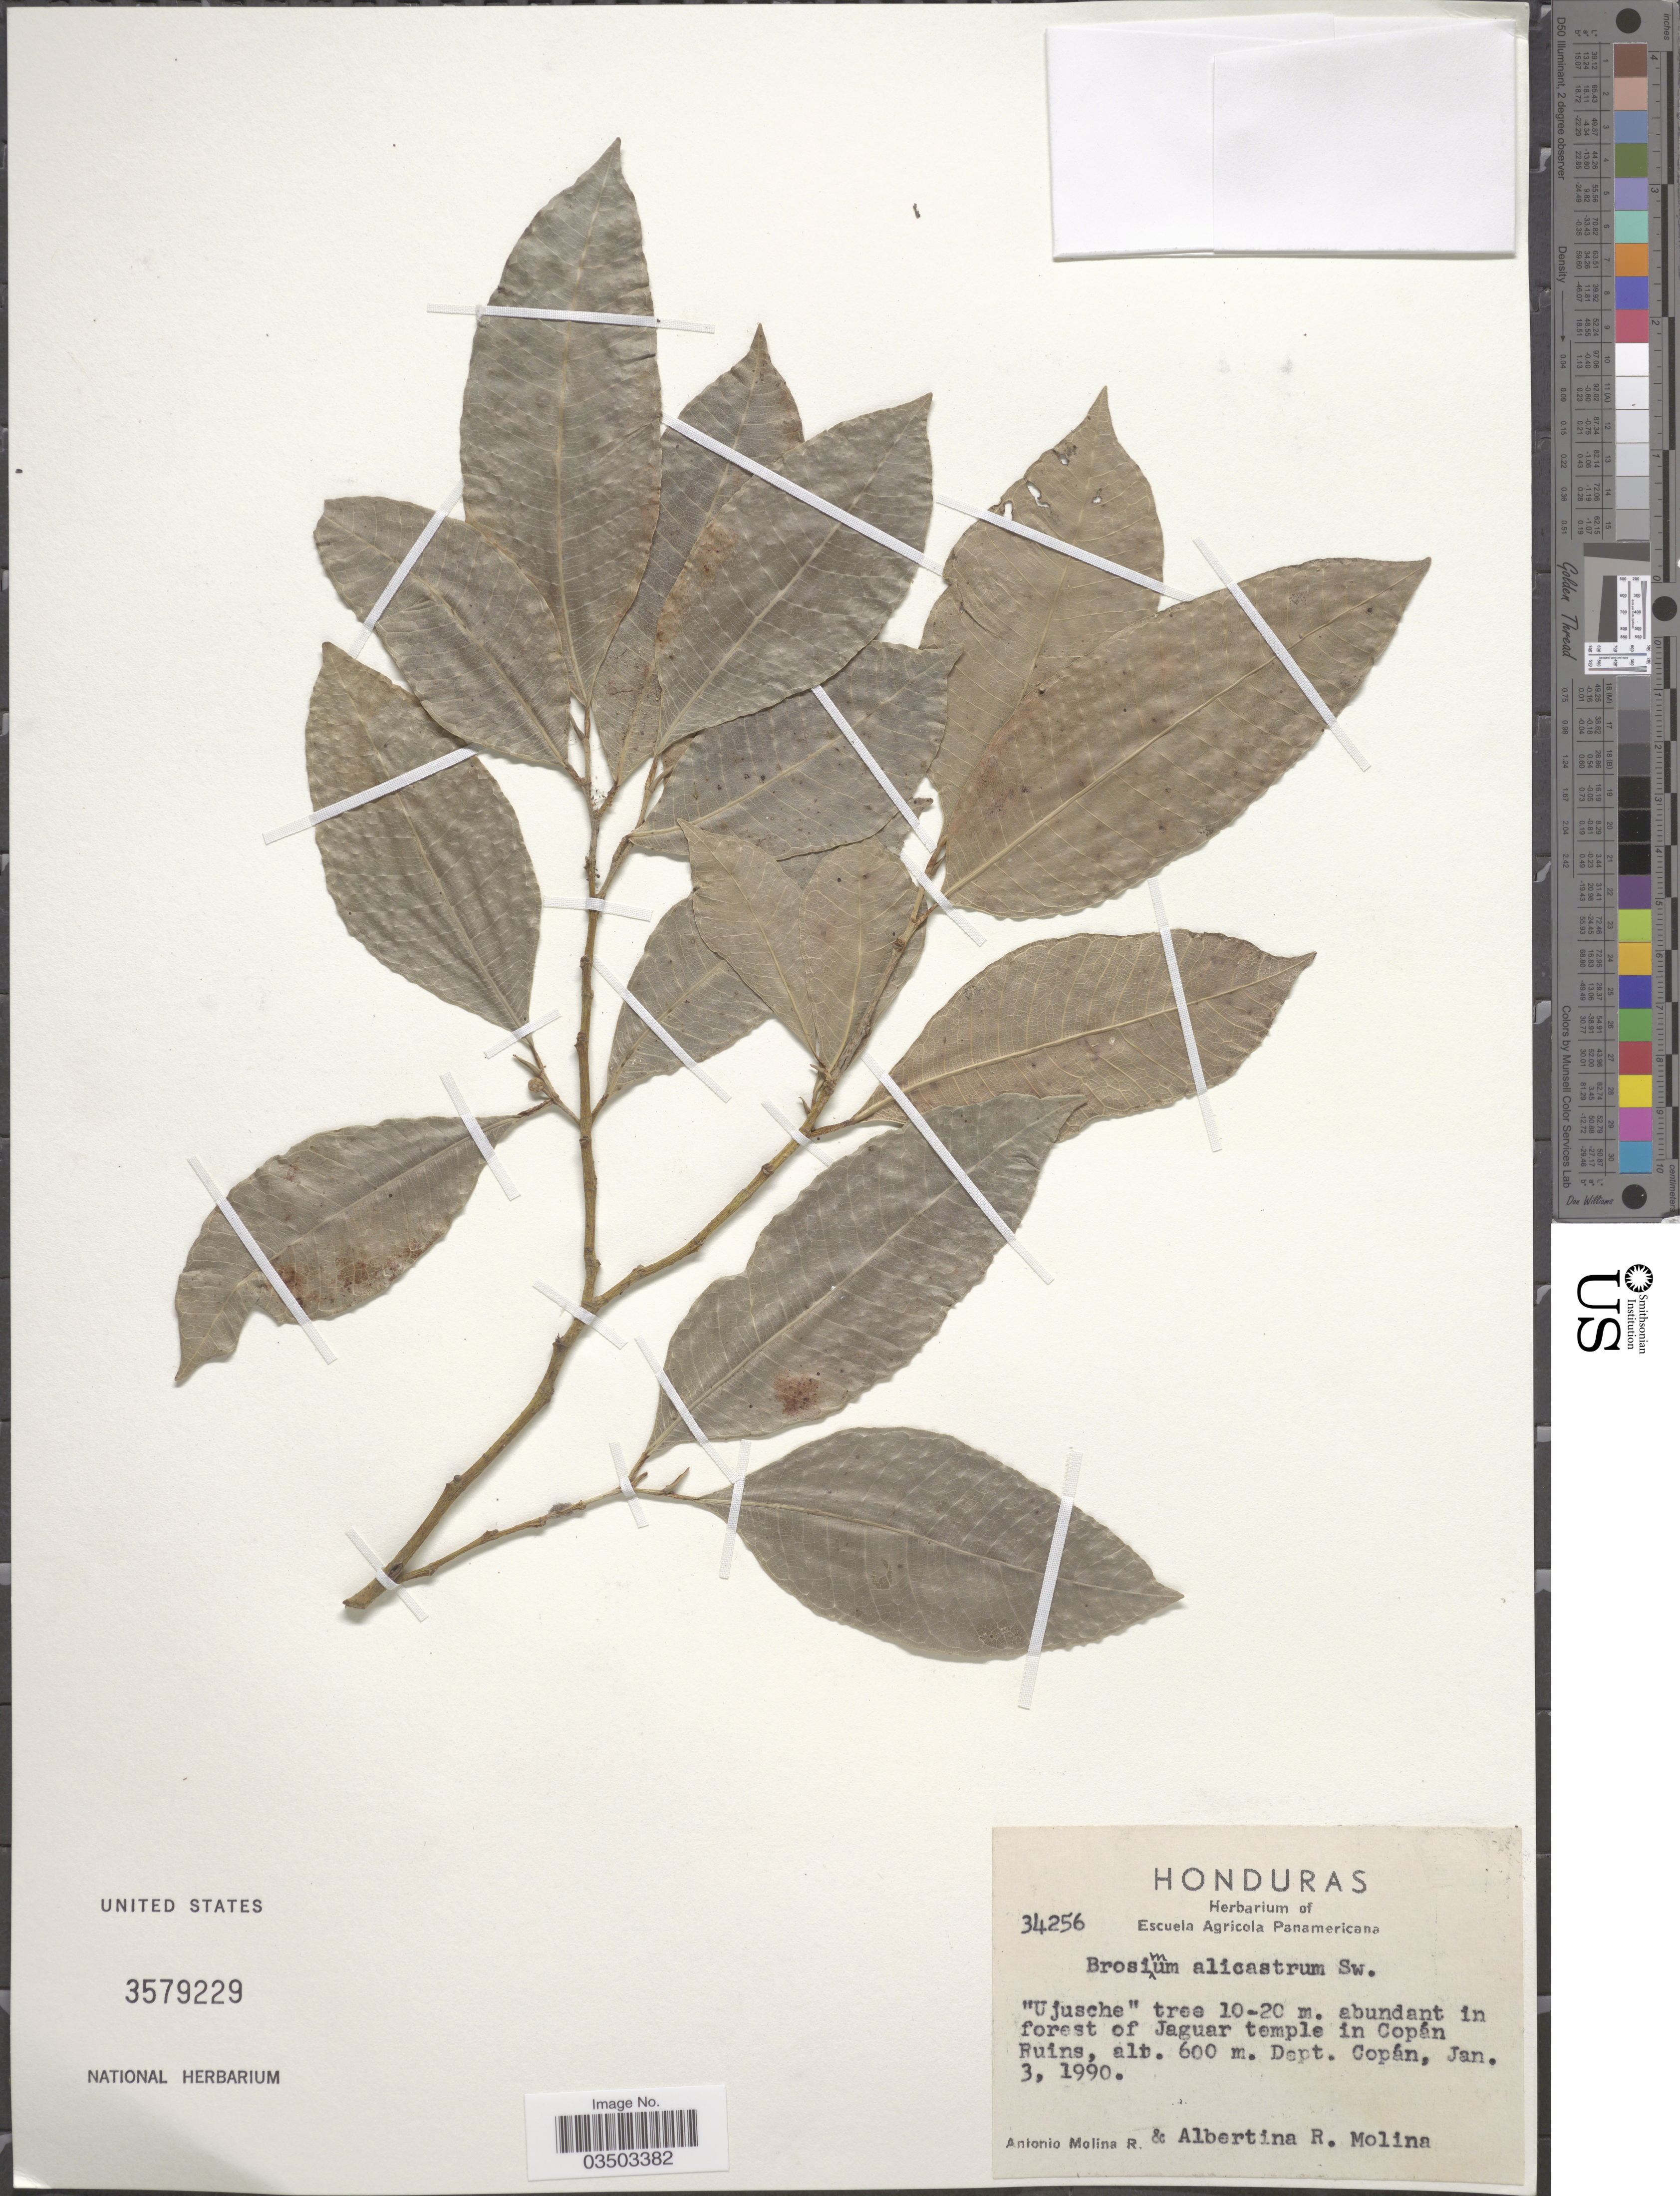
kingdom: Plantae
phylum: Tracheophyta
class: Magnoliopsida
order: Rosales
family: Moraceae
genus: Brosimum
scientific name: Brosimum alicastrum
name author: Sw.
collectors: A. Molina R. & A. R. Molina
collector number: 34256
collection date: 1990-01-03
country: Honduras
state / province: Copan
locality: Abundant in forest of Jaguar Temple in Copán Ruins.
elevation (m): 600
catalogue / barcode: US 3579229